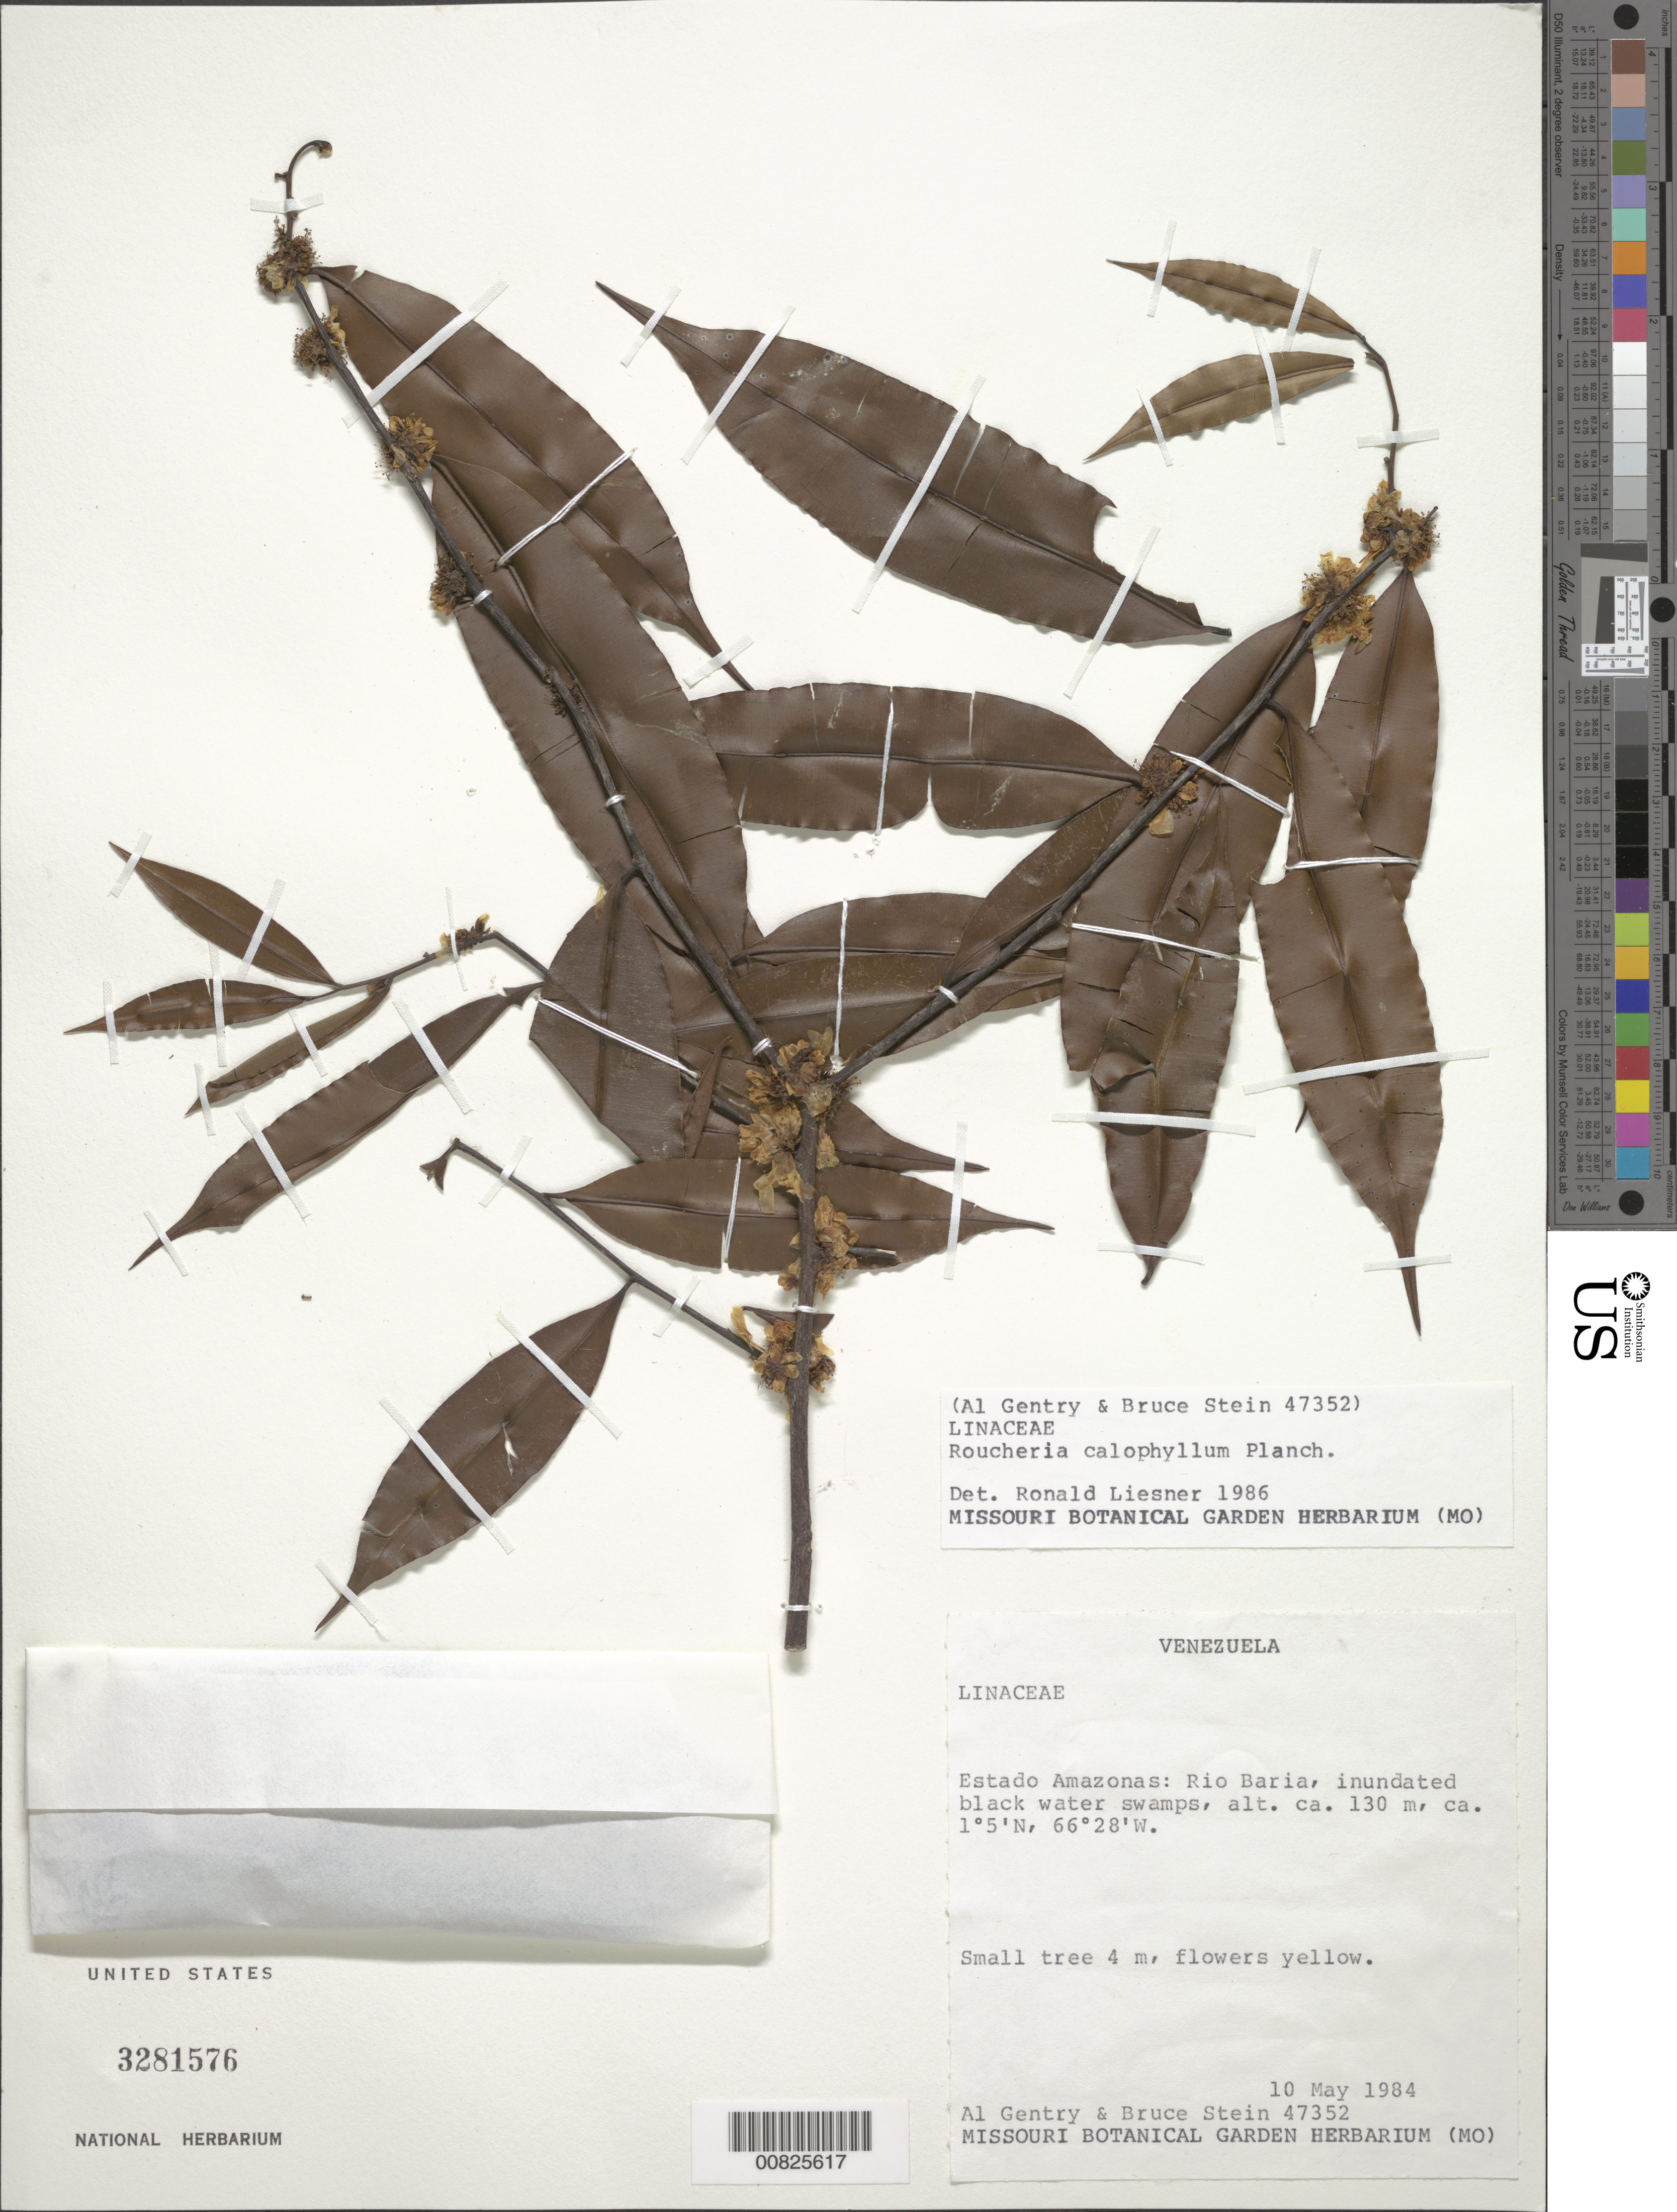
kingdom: Plantae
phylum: Tracheophyta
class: Magnoliopsida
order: Malpighiales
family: Linaceae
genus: Roucheria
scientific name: Roucheria calophylla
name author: Planch.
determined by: Liesner, R. L.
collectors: A. H. Gentry & B. Stein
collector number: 47352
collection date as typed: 10-May-84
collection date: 1984-05-10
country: Venezuela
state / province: Amazonas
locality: Río Baría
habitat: Inundated black water swamps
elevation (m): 130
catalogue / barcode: US 3281576